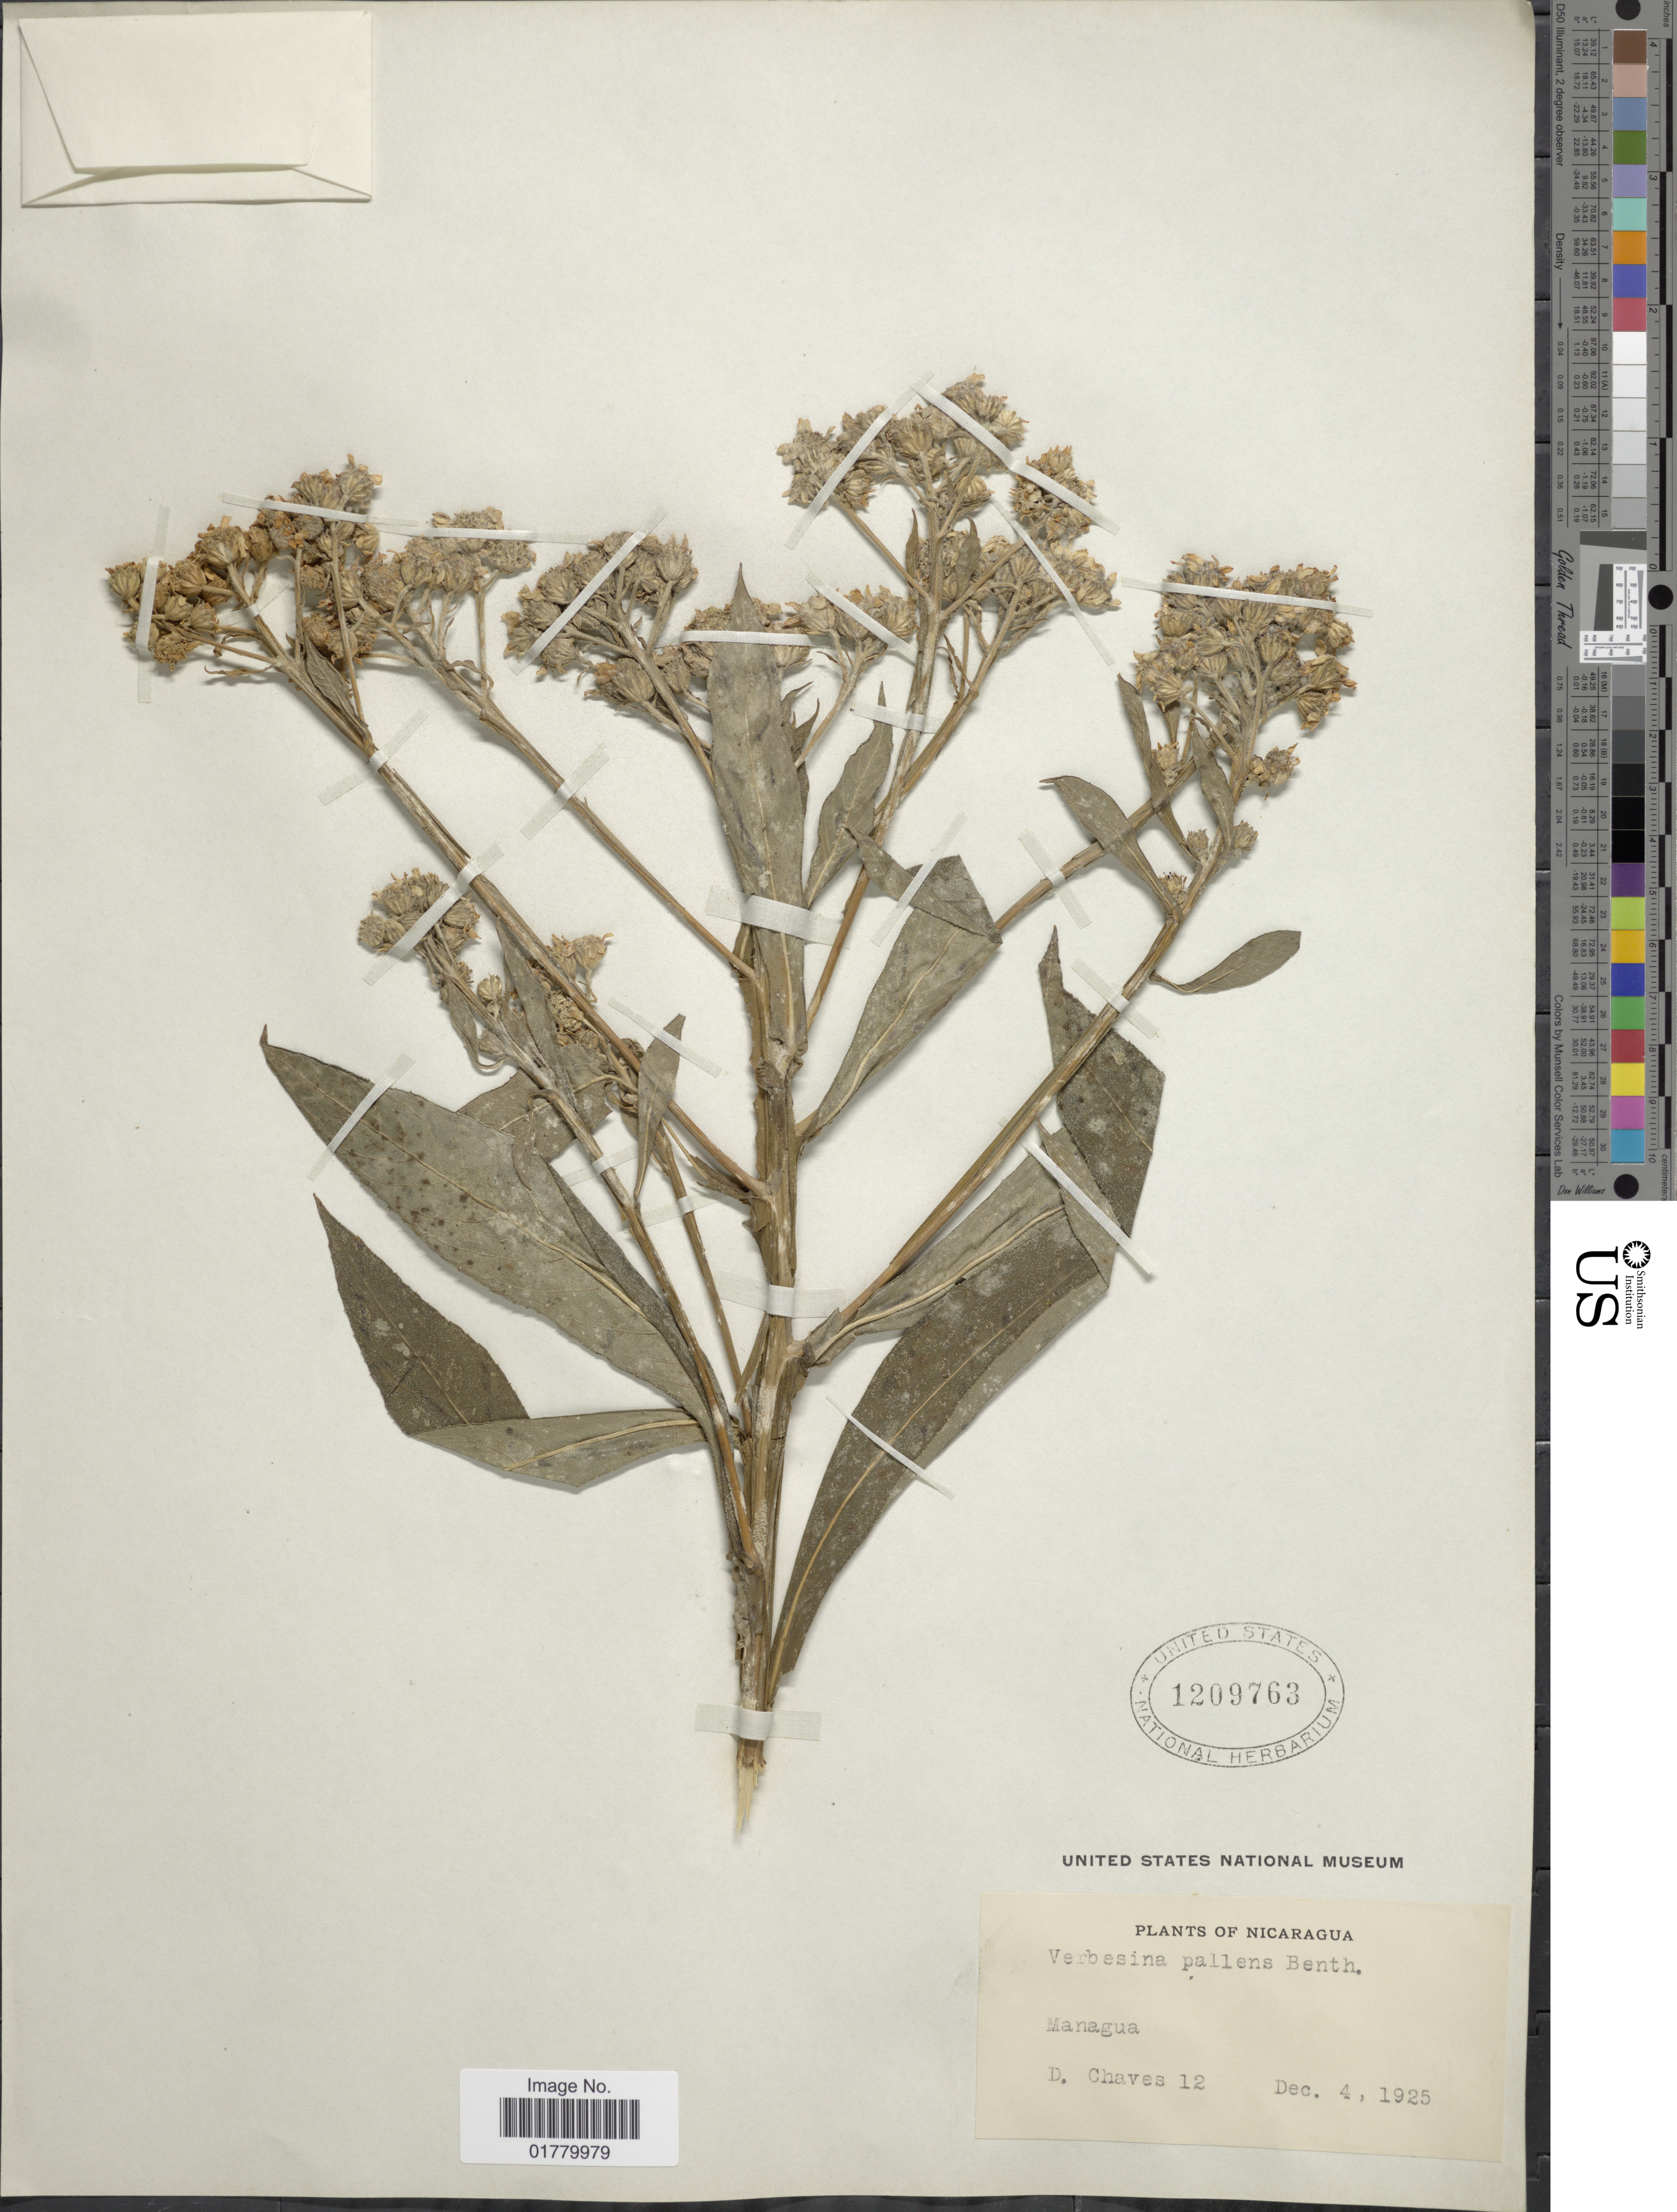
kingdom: Plantae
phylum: Tracheophyta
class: Magnoliopsida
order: Asterales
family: Asteraceae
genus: Verbesina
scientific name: Verbesina pallens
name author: Benth. in Oerst.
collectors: D. Chaves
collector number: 12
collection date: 1925-12-04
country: Nicaragua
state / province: Managua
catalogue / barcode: US 1209763